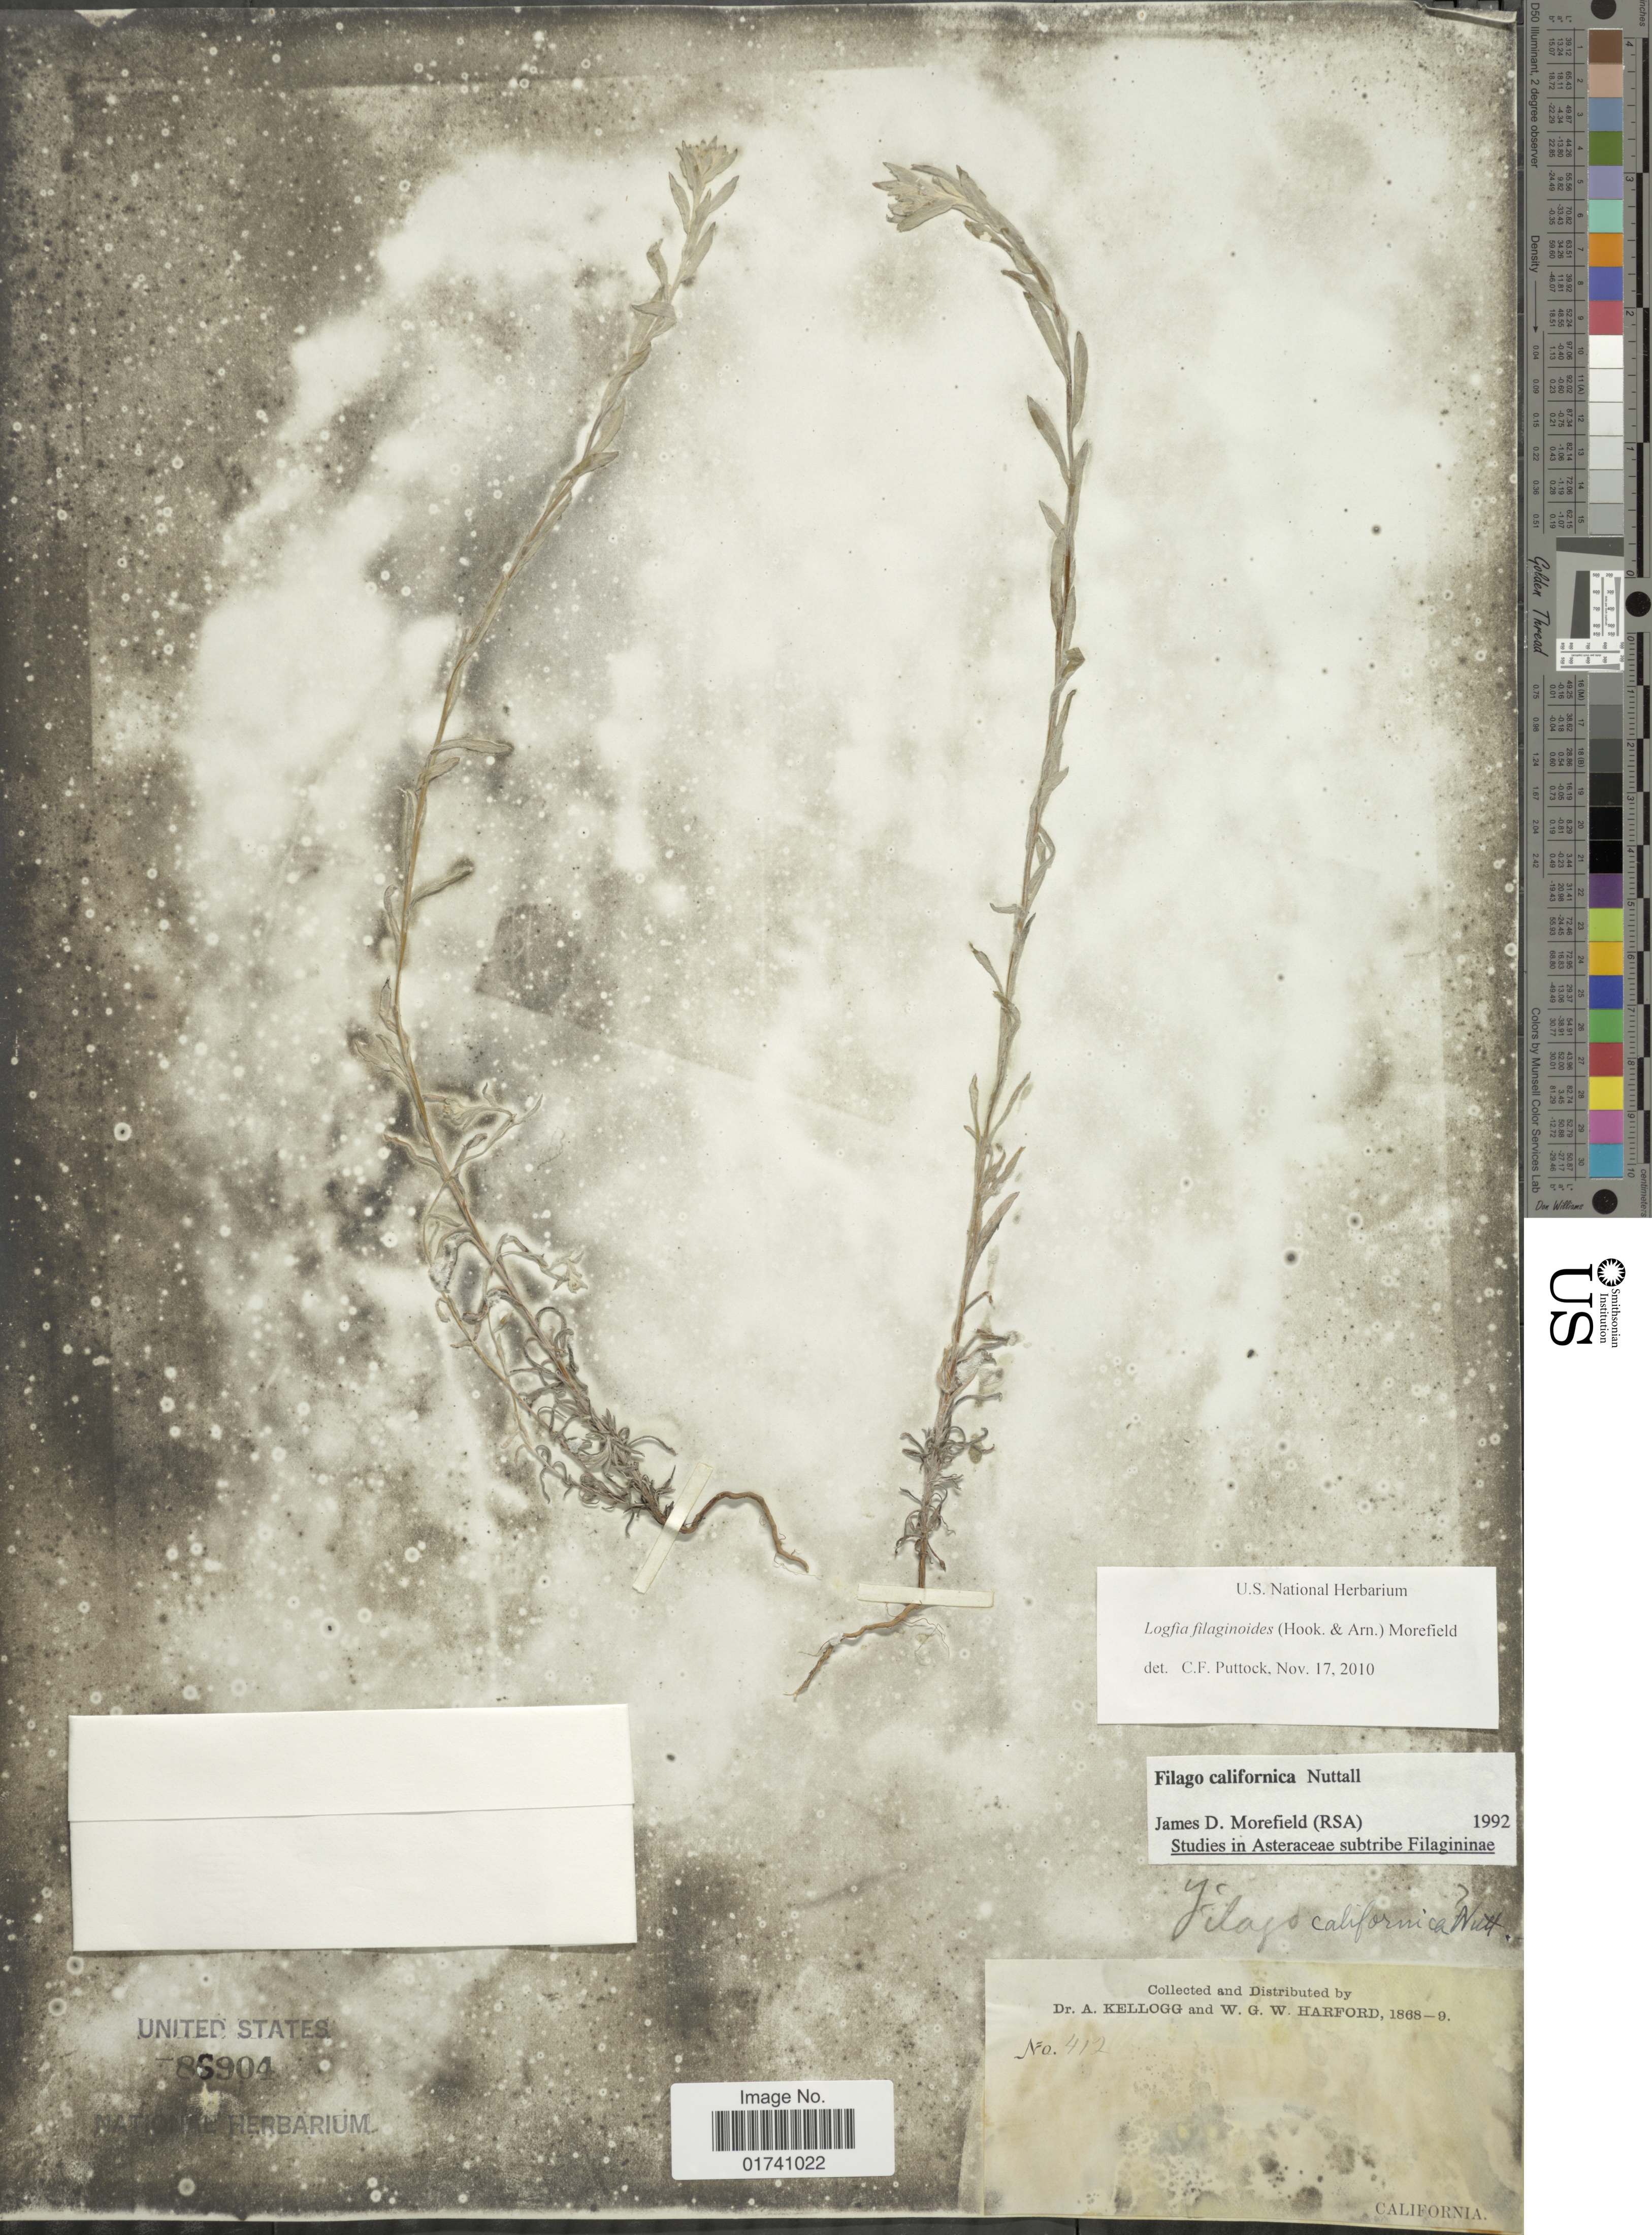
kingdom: Plantae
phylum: Tracheophyta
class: Magnoliopsida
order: Asterales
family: Asteraceae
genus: Logfia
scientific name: Logfia filaginoides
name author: (Hook. & Arn.) Morefield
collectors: A. Kellogg & W. G. W. Harford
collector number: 412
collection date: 1868/1869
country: United States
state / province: California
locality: California.